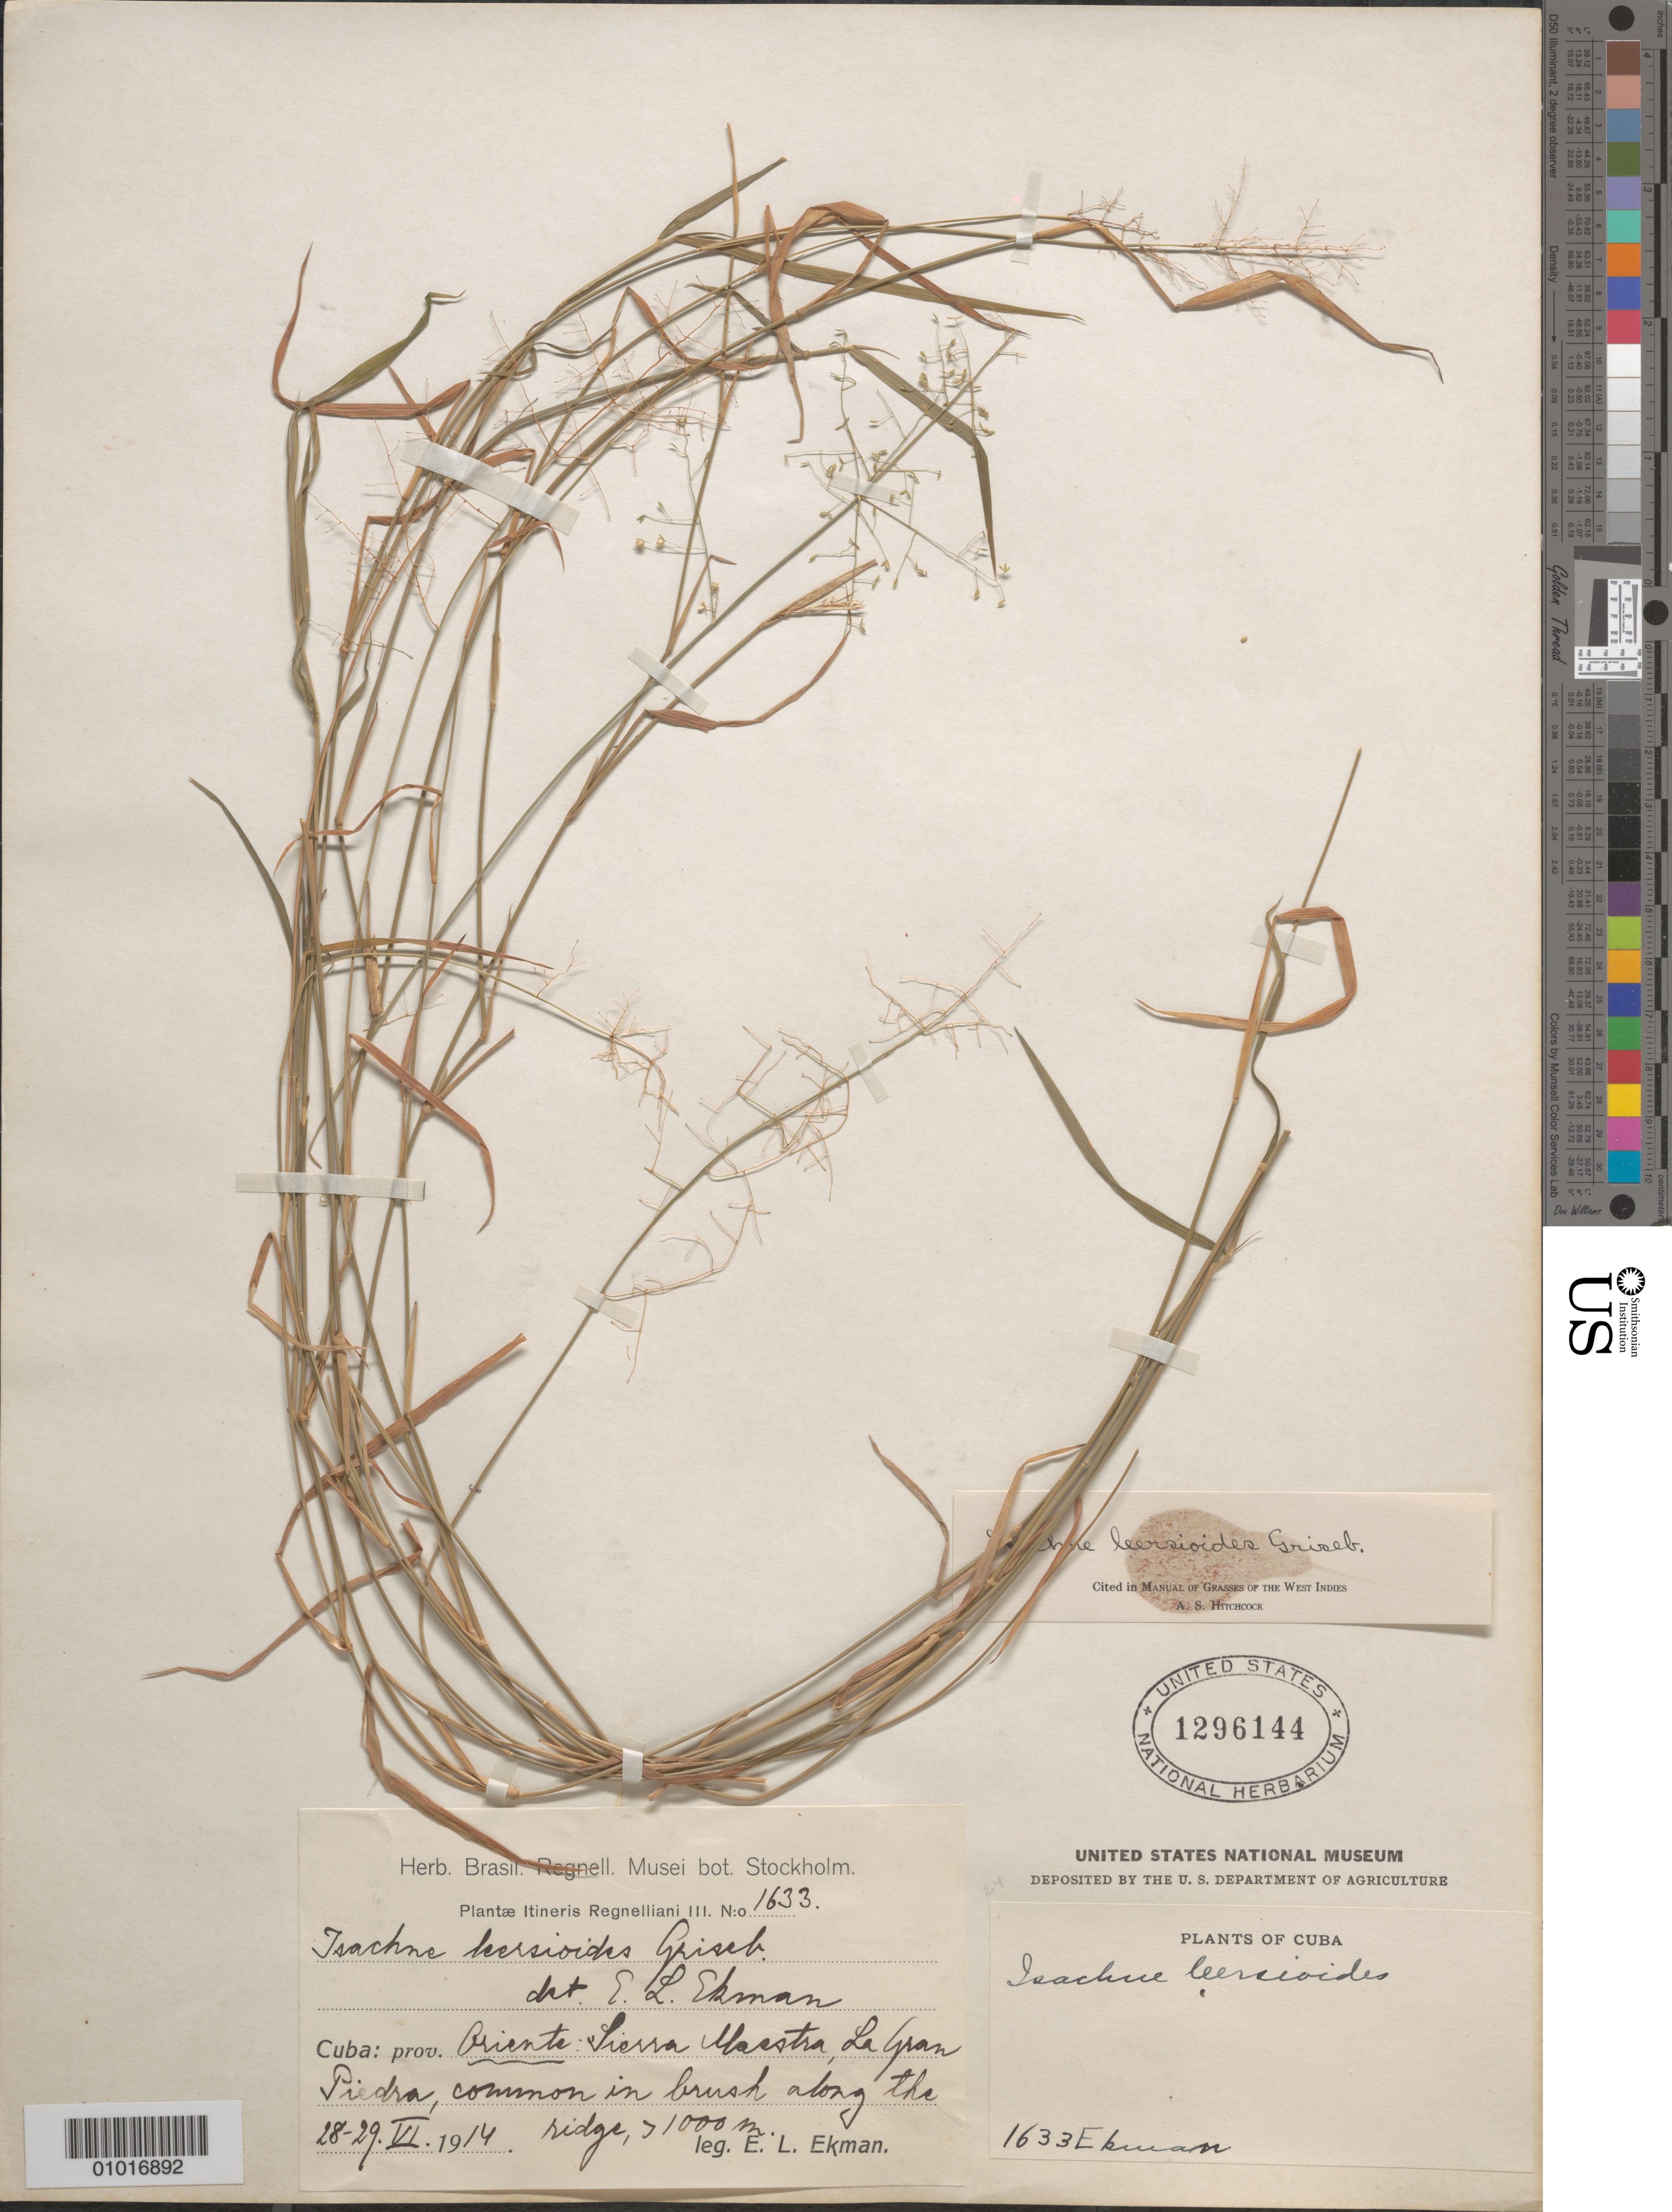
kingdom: Plantae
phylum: Tracheophyta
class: Liliopsida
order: Poales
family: Poaceae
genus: Isachne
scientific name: Isachne leersioides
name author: Griseb.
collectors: E. L. Ekman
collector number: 1633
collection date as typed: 28 Jun 1914 to 29 Jun 1914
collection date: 1914-06-28/1914-06-29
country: Cuba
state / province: Oriente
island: Cuba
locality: Sierra Masstra, La Gran Piedra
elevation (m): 1000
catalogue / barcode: US 1296144